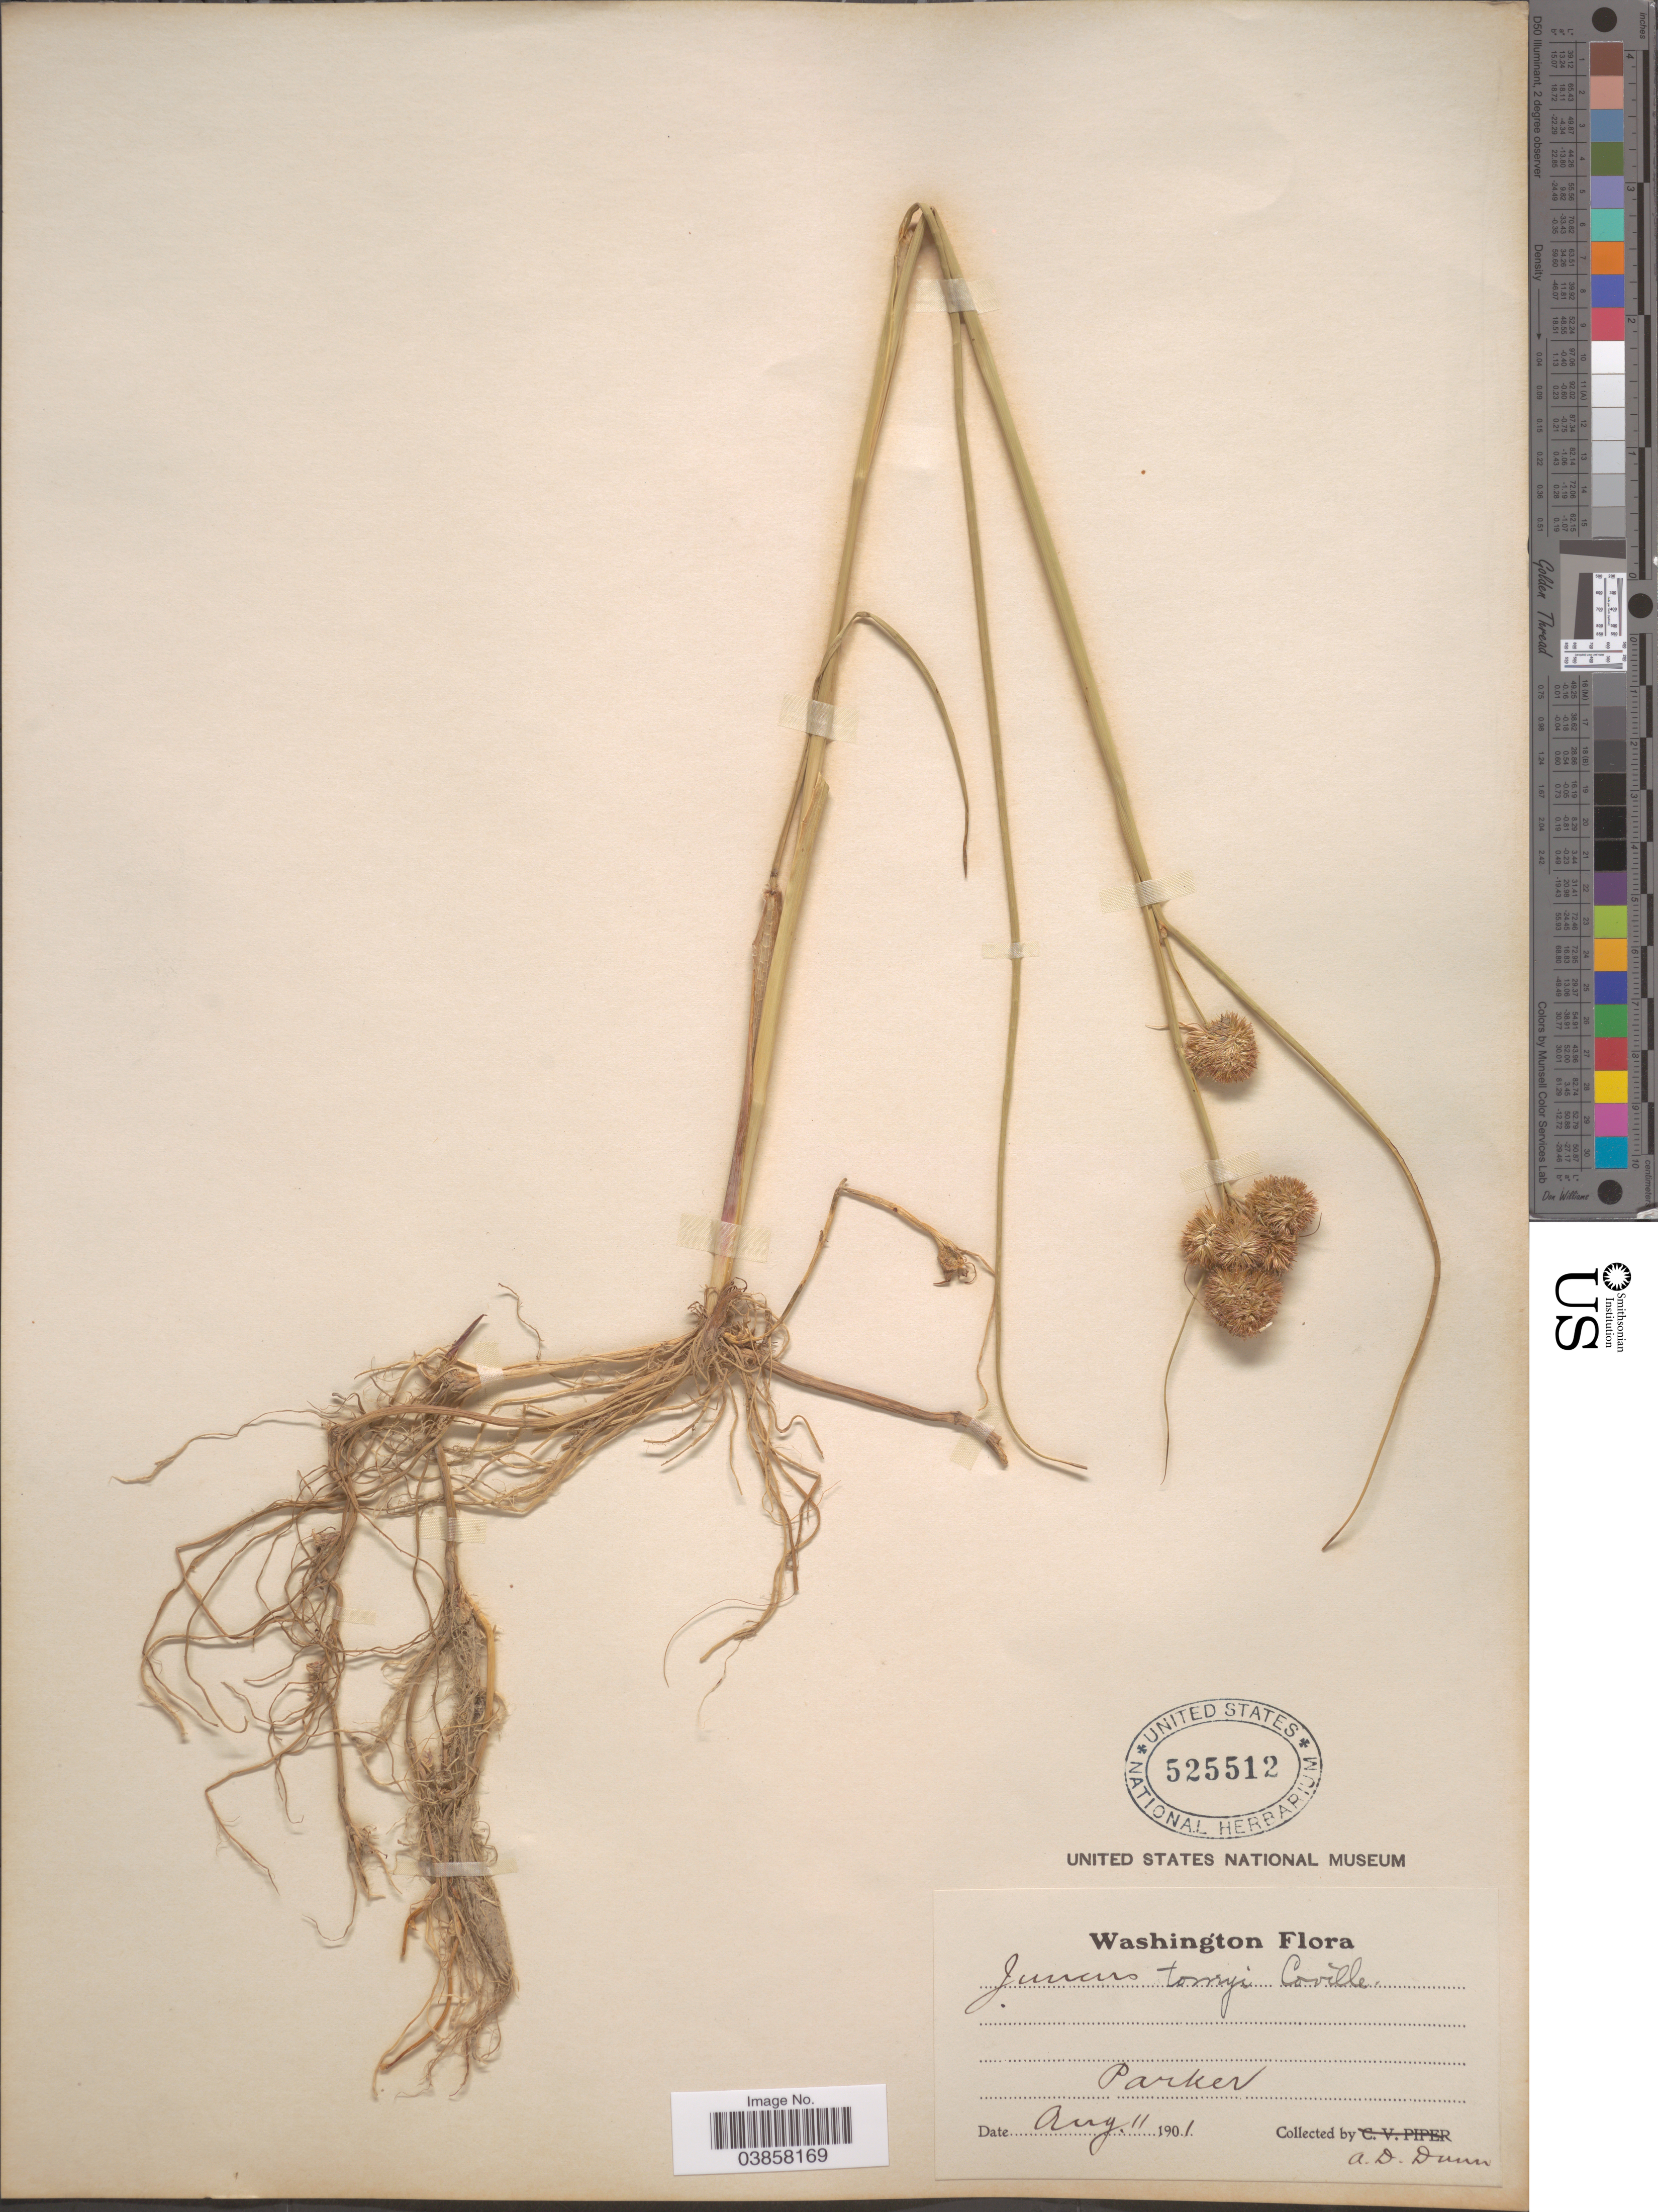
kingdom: Plantae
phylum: Tracheophyta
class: Liliopsida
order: Poales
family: Juncaceae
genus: Juncus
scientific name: Juncus torreyi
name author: Coville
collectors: A. Dunn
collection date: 1901-08-11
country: United States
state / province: Washington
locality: Parker.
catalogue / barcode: US 525512